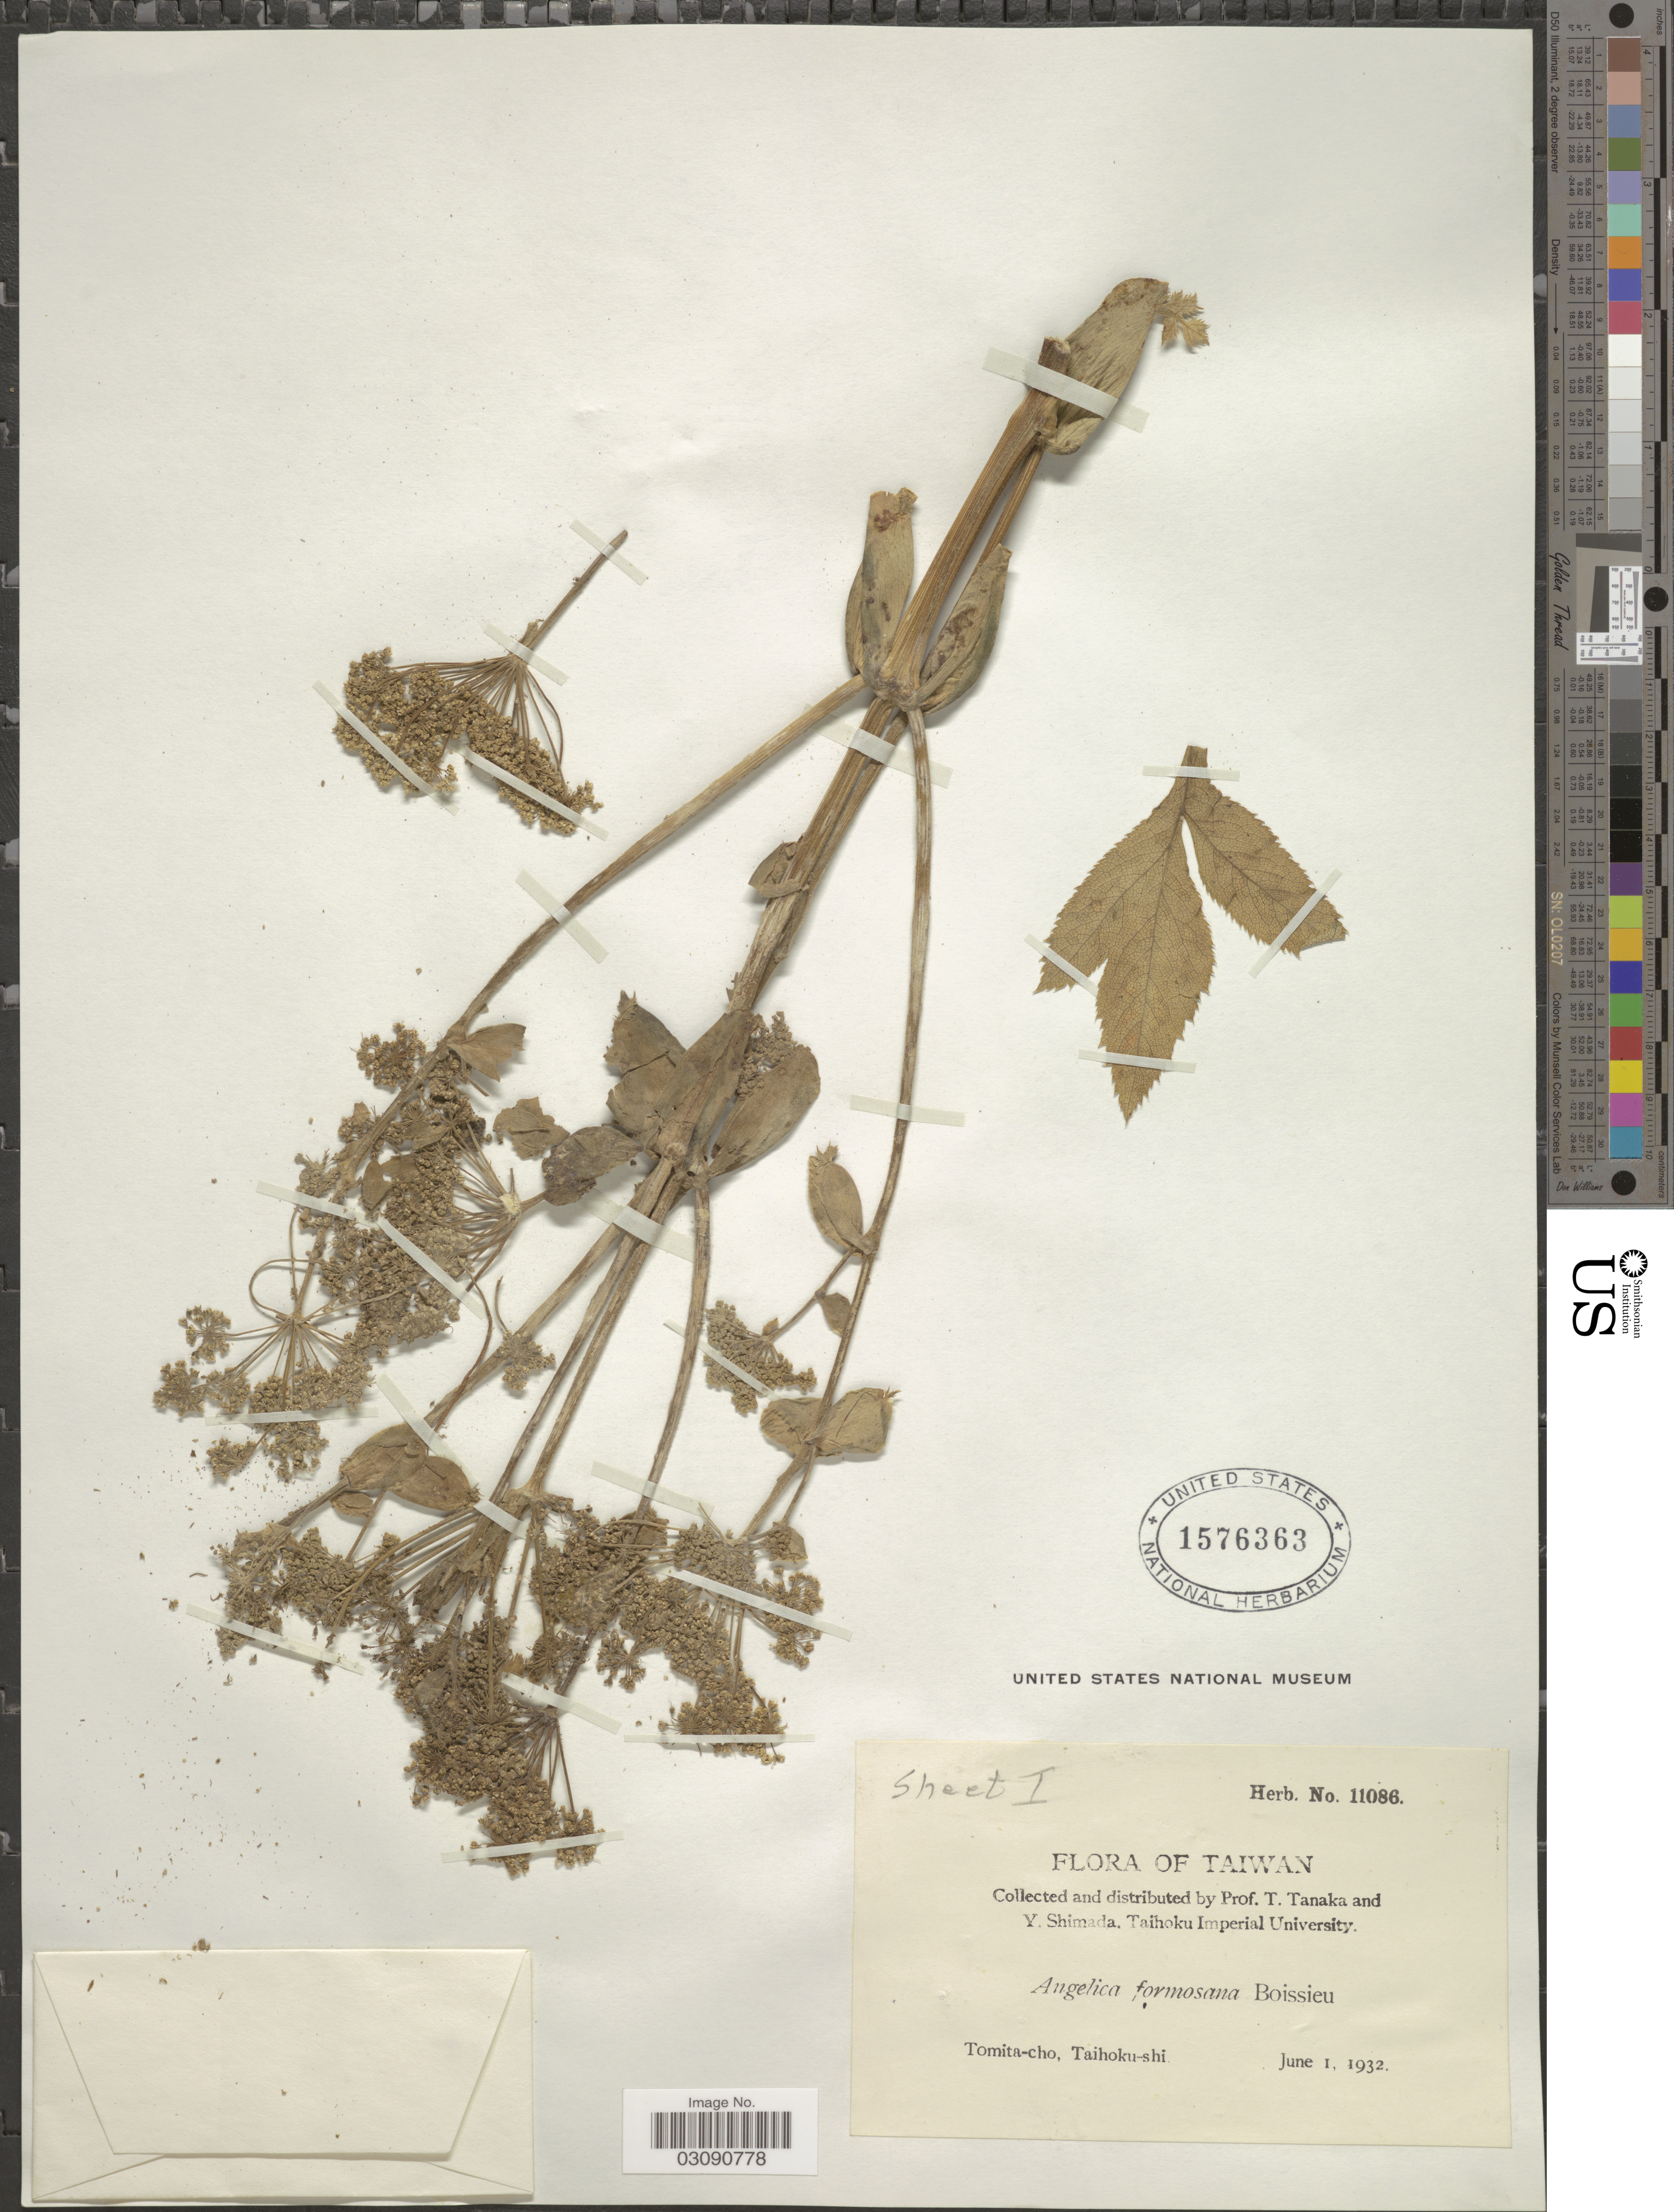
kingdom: Plantae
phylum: Tracheophyta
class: Magnoliopsida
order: Apiales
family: Apiaceae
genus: Angelica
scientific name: Angelica formosana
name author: H. Boissieu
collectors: T. Tanaka & Y. Shimada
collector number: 11086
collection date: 1932-06-01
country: Taiwan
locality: Tomita-cho, Taihoku-shi.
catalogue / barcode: US 1576363